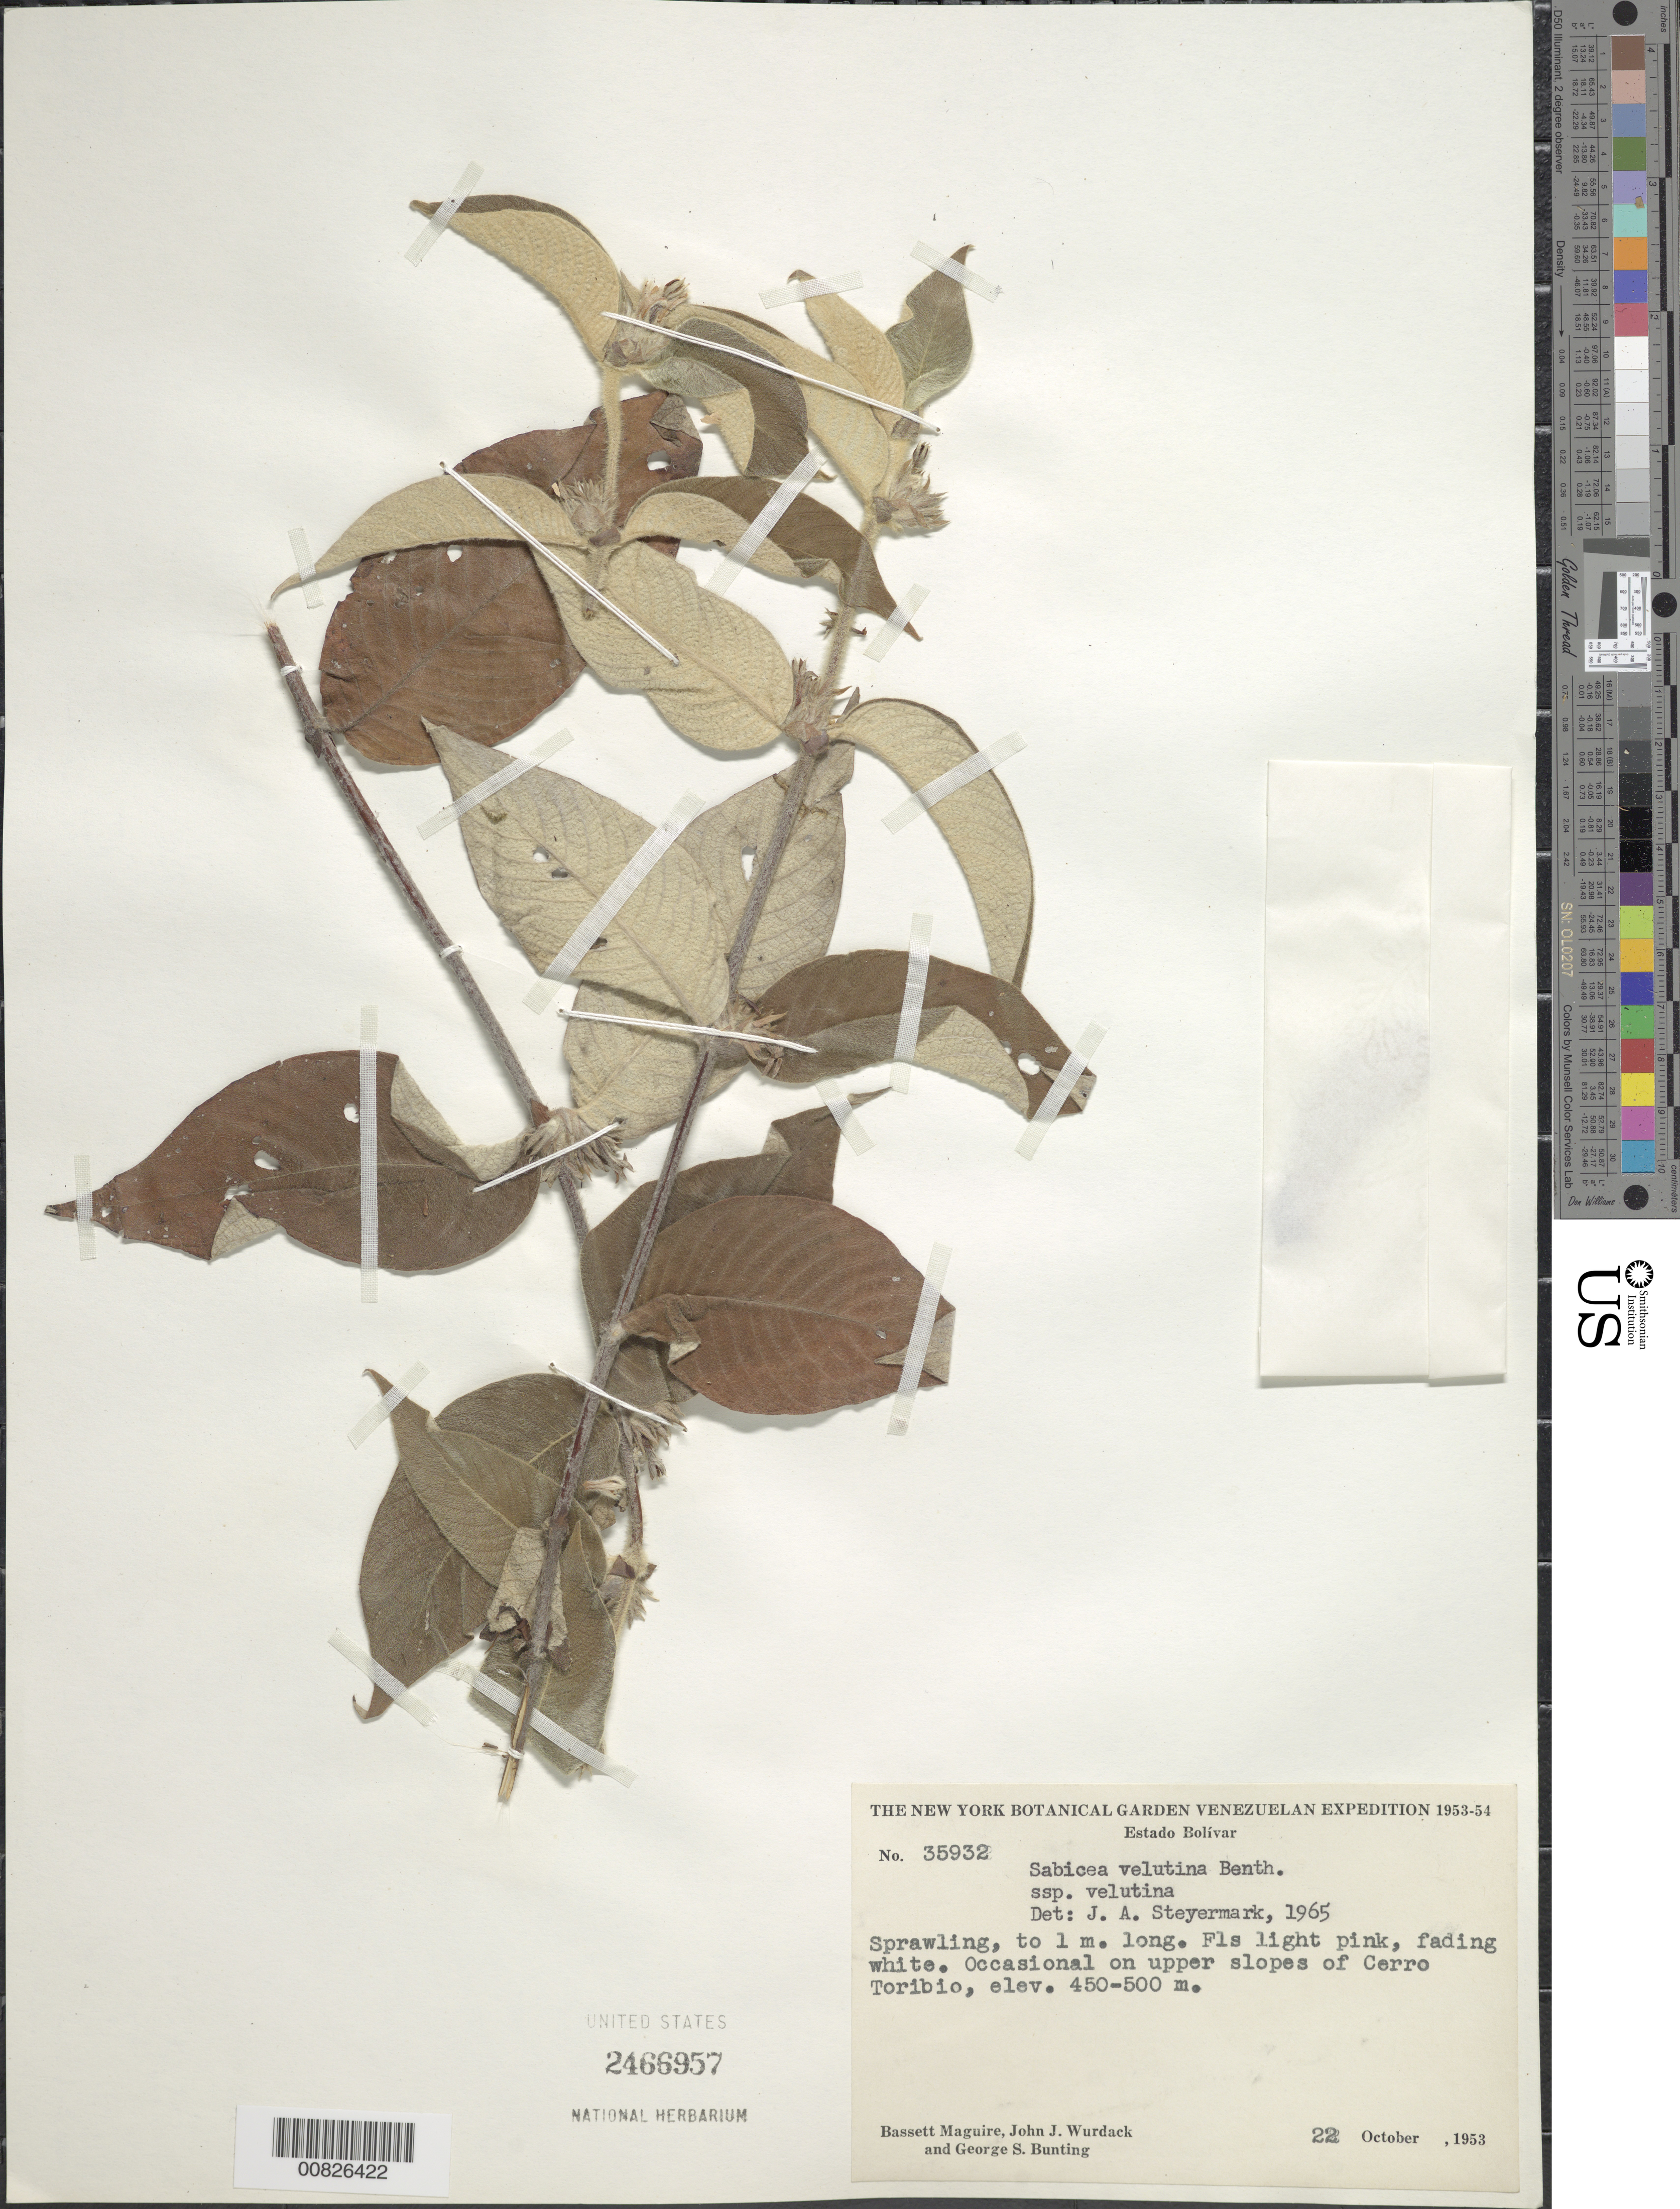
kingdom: Plantae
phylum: Tracheophyta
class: Magnoliopsida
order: Gentianales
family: Rubiaceae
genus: Sabicea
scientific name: Sabicea velutina subsp. velutina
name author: Benth.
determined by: Steyermark, Julian A., (VEN)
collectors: B. Maguire, J. J. Wurdack & G. S. Bunting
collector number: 35932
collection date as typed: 22-Oct-53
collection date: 1953-10-22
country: Venezuela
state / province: Bolívar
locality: Cerro Toribio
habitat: Upper slopes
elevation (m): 450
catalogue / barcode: US 2466957